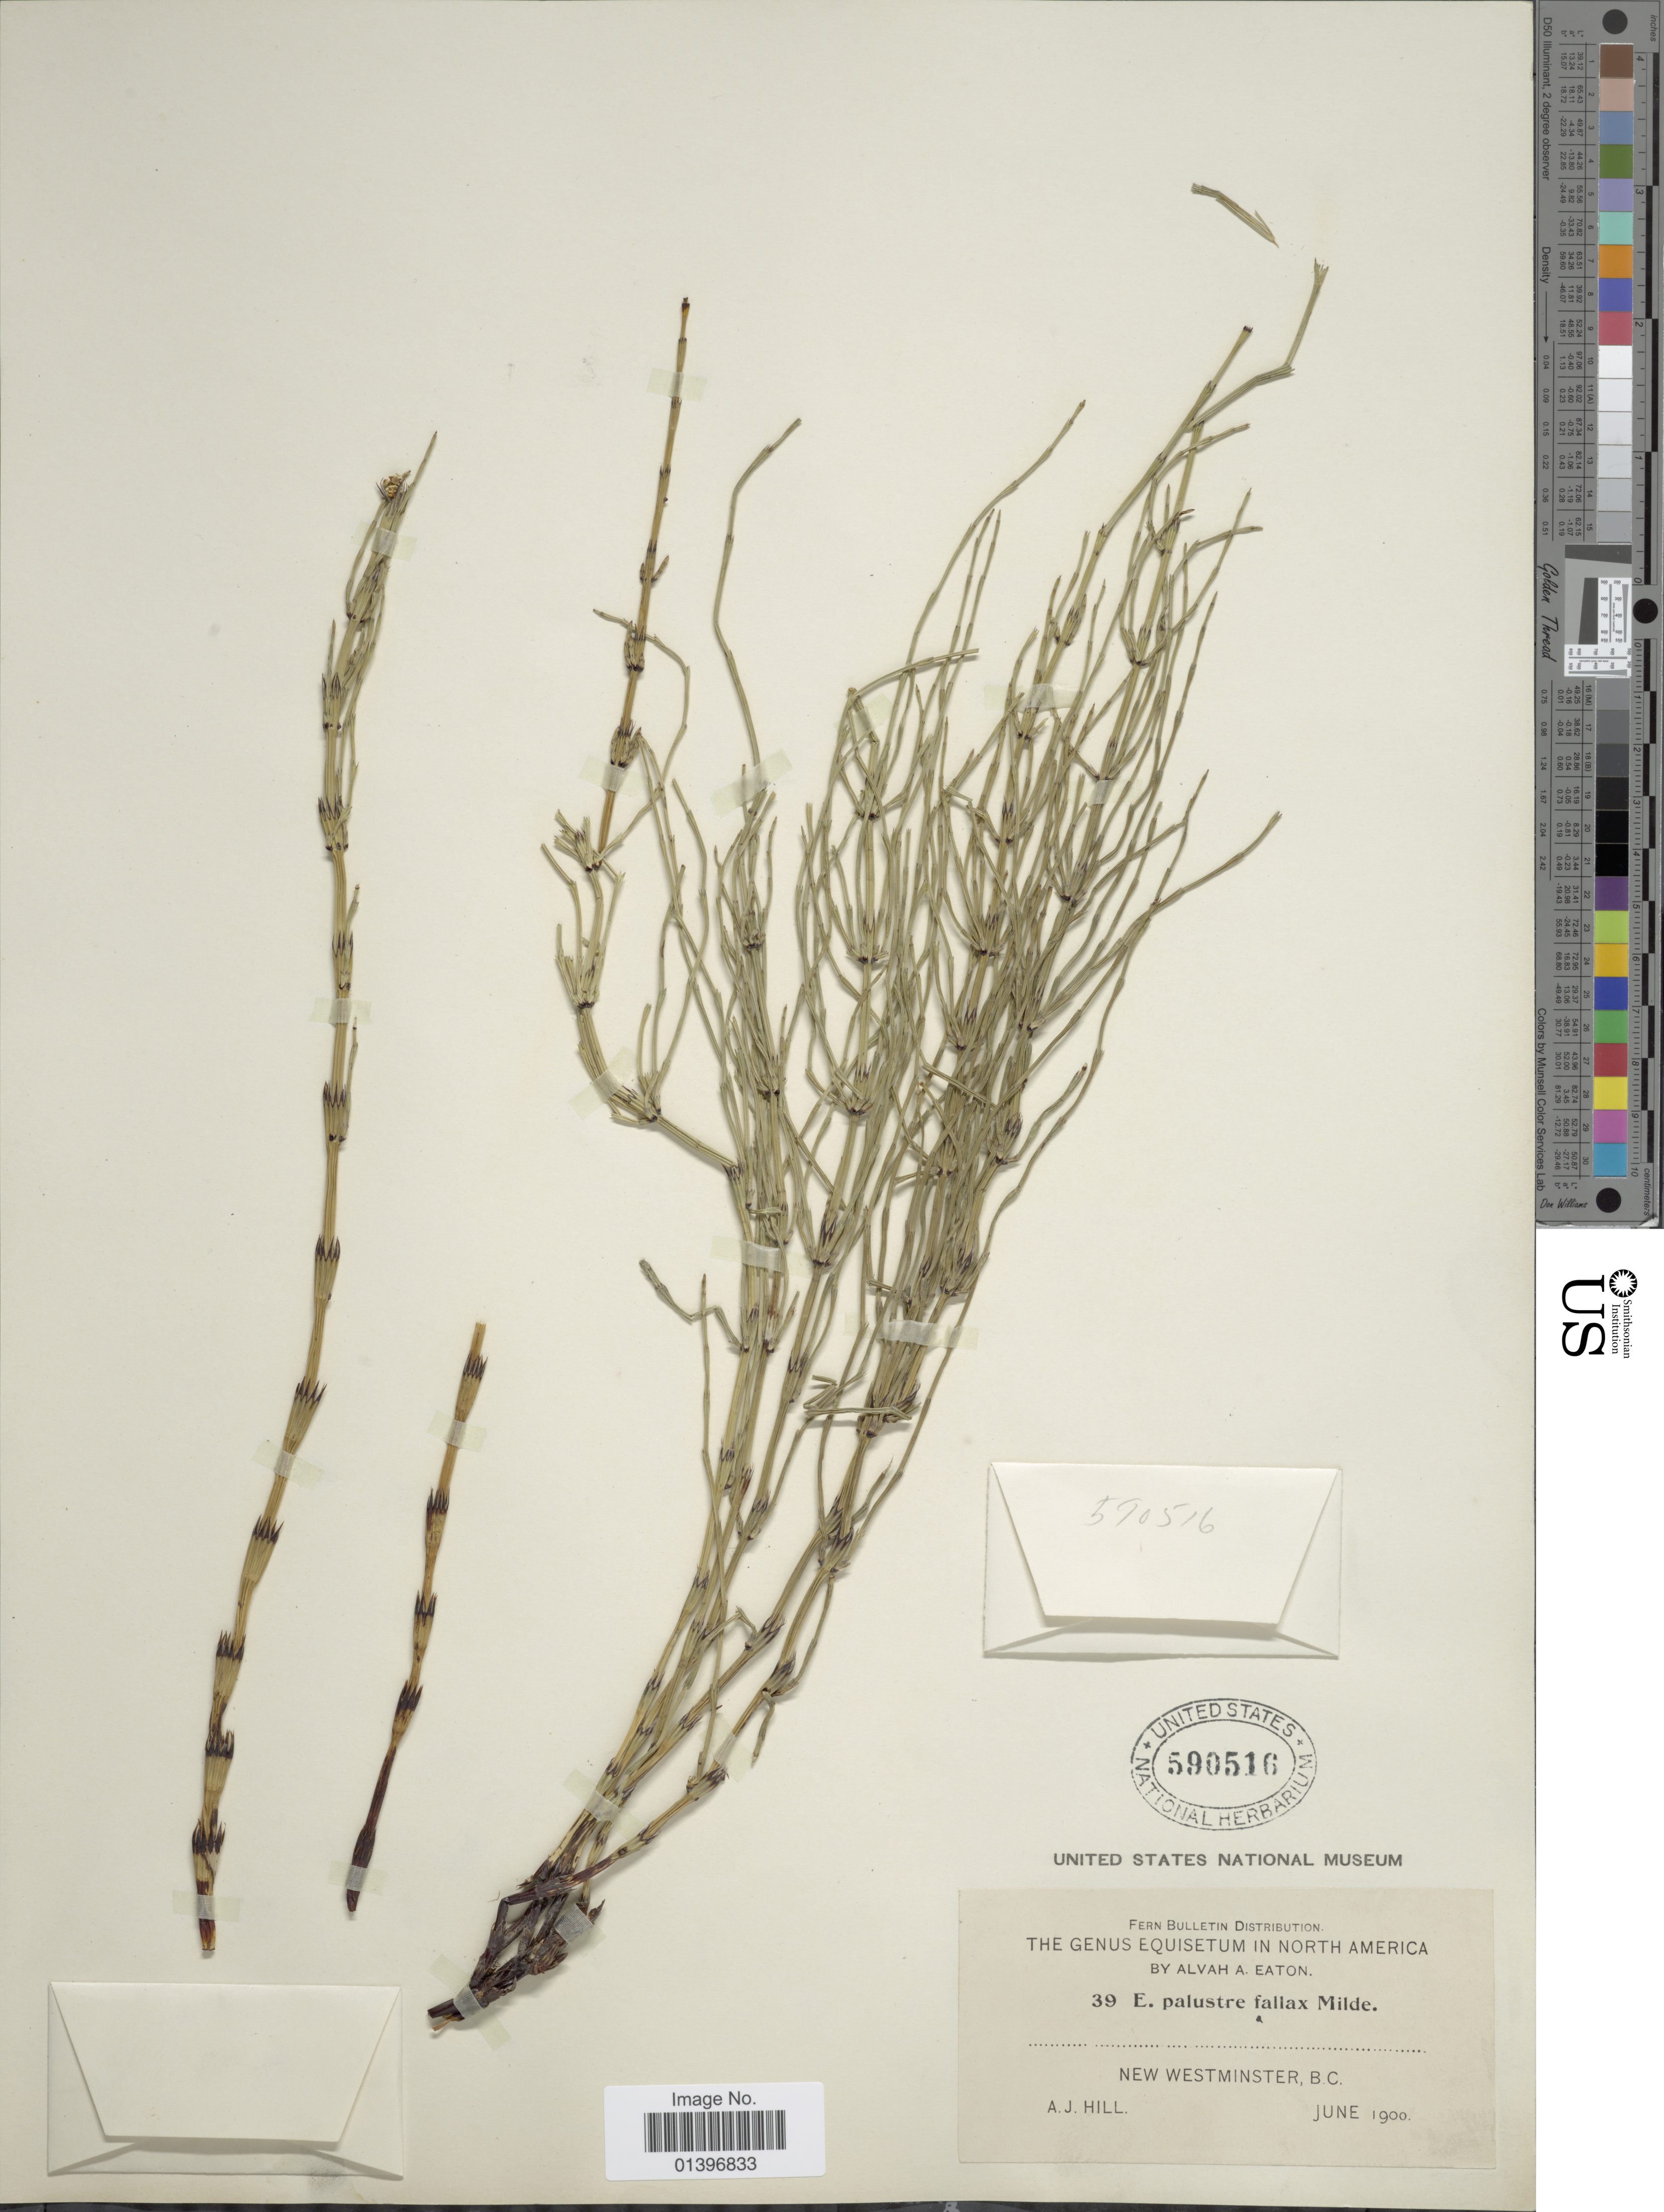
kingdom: Plantae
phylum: Tracheophyta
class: Polypodiopsida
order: Equisetales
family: Equisetaceae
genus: Equisetum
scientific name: Equisetum palustre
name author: L.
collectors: A. Hill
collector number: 39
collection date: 1900-06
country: Canada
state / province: British Columbia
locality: New Westminster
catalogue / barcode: US 590516